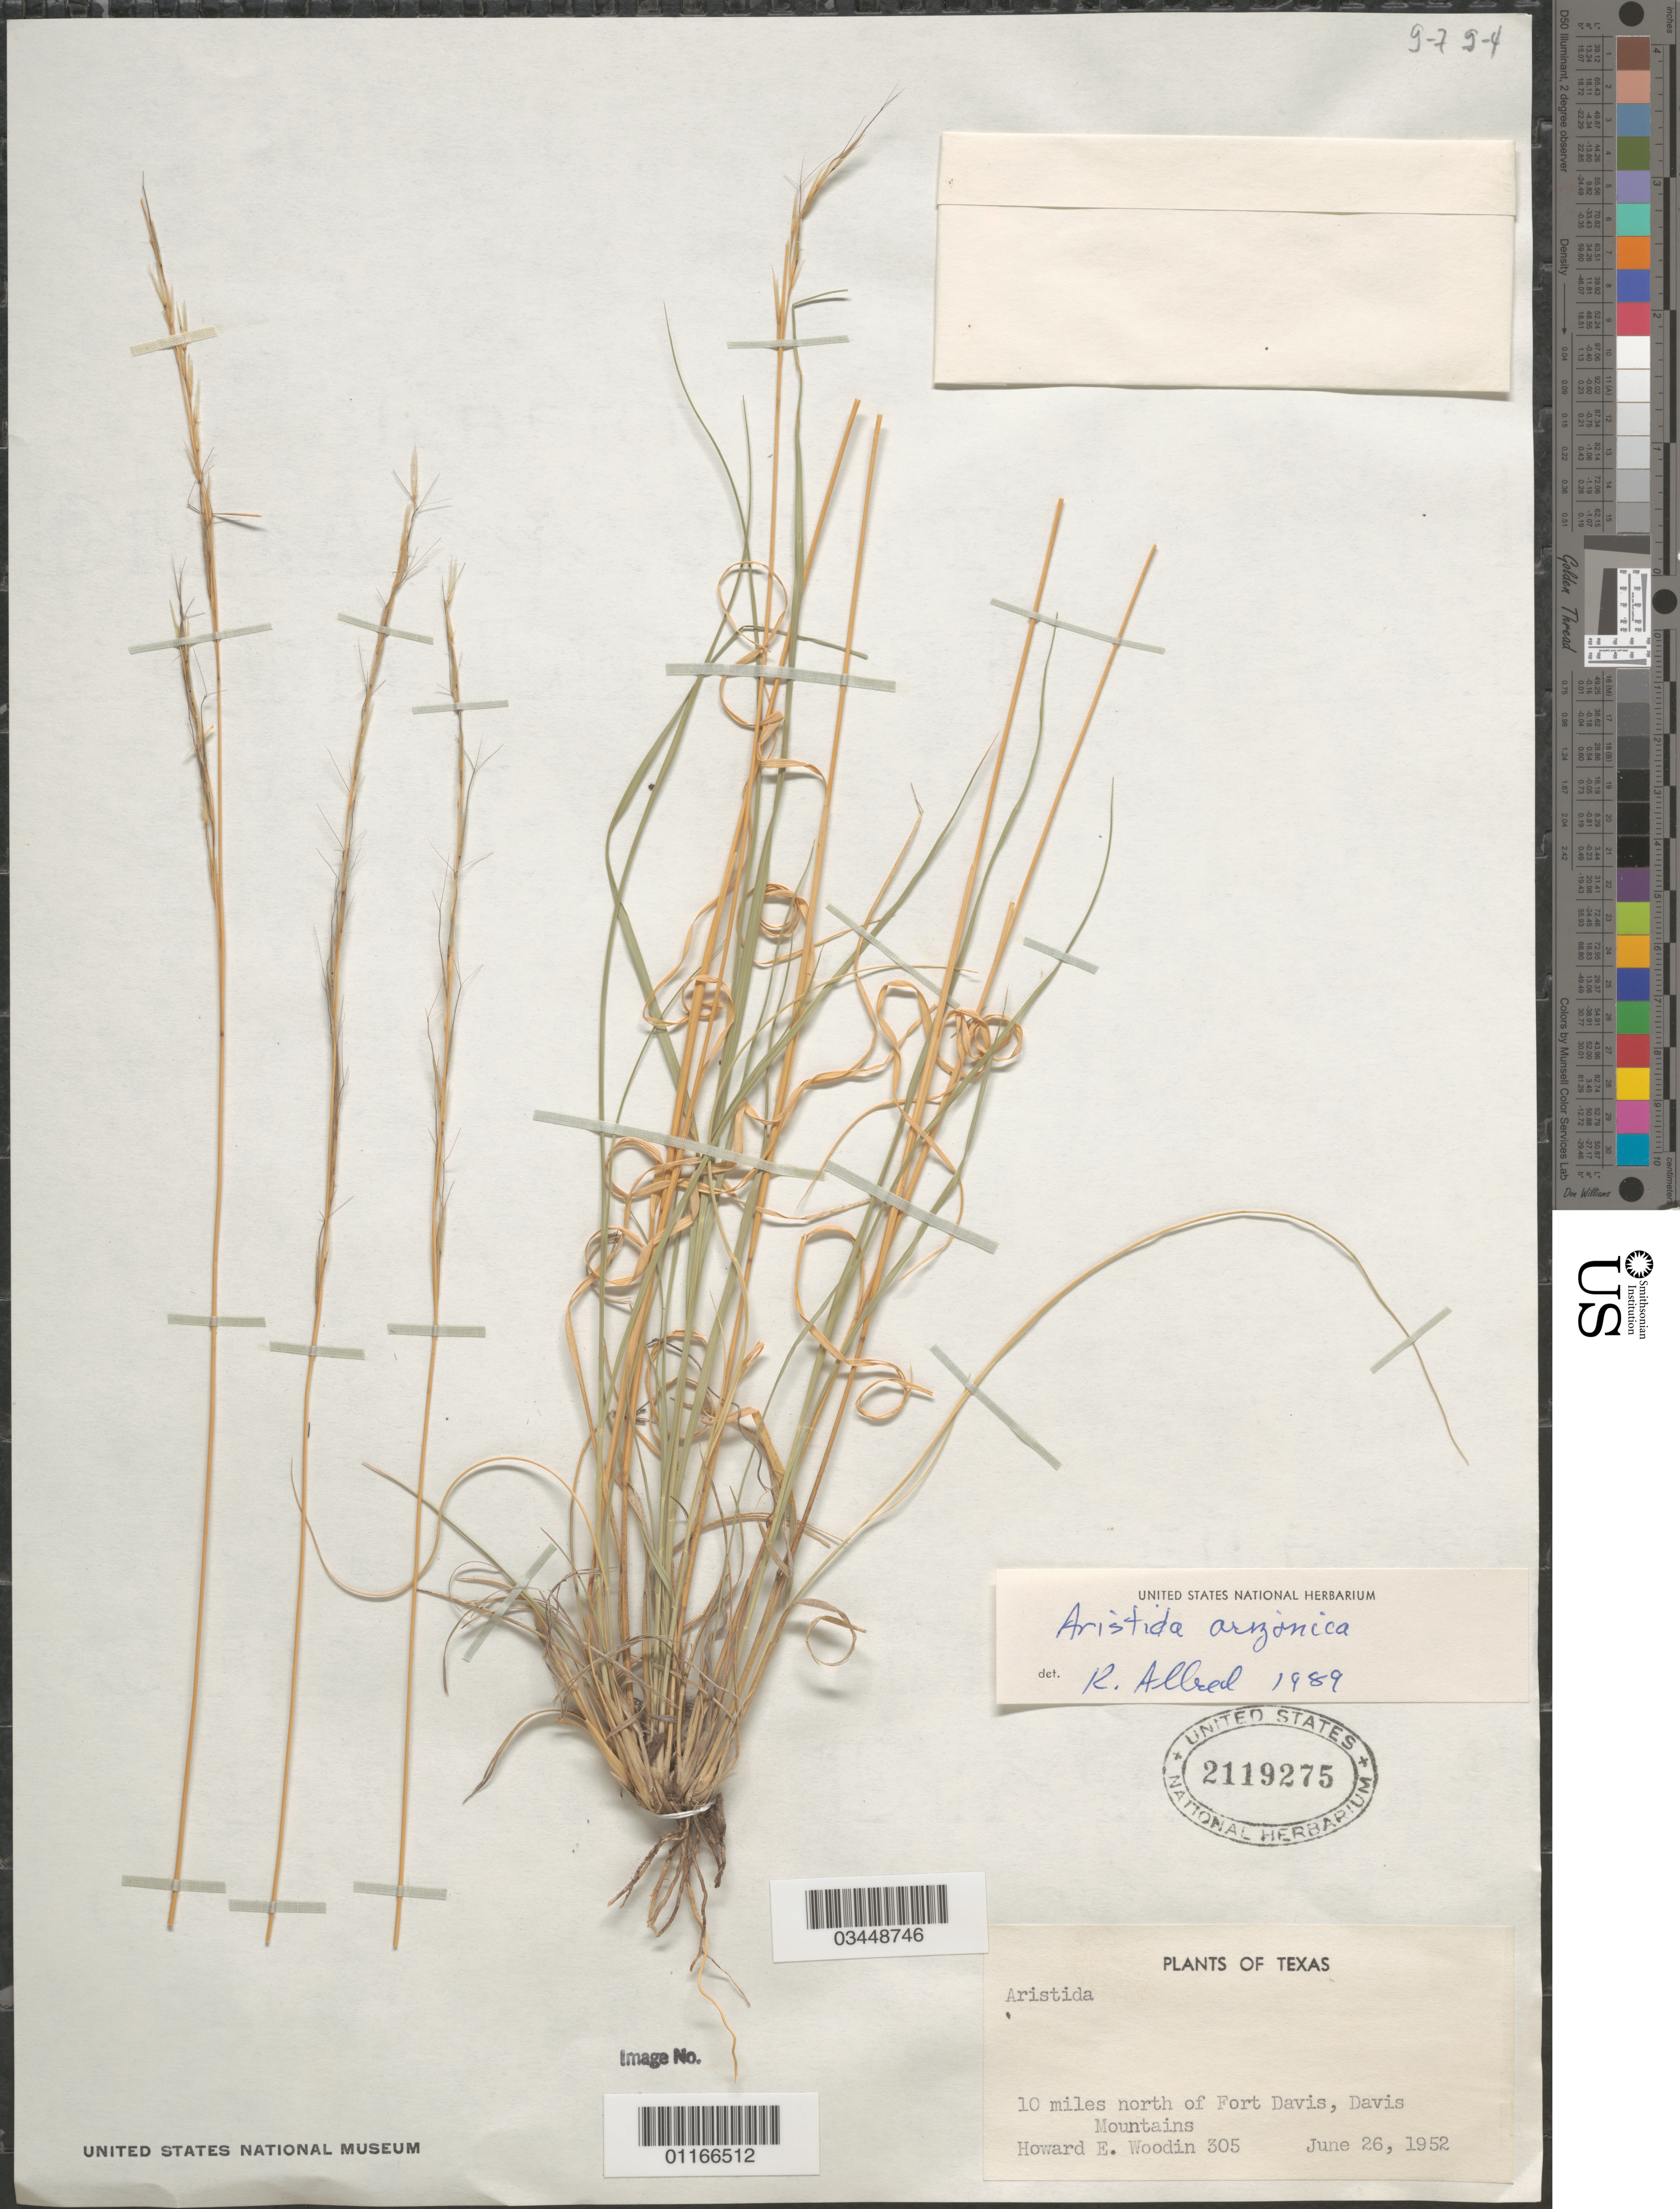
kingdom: Plantae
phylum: Tracheophyta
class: Liliopsida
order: Poales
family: Poaceae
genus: Aristida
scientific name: Aristida arizonica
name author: Vasey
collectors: H. Woodin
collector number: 305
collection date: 1952-06-26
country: United States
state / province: Texas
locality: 10 miles north of Fort Davis, Davis Mountains.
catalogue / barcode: US 2119275